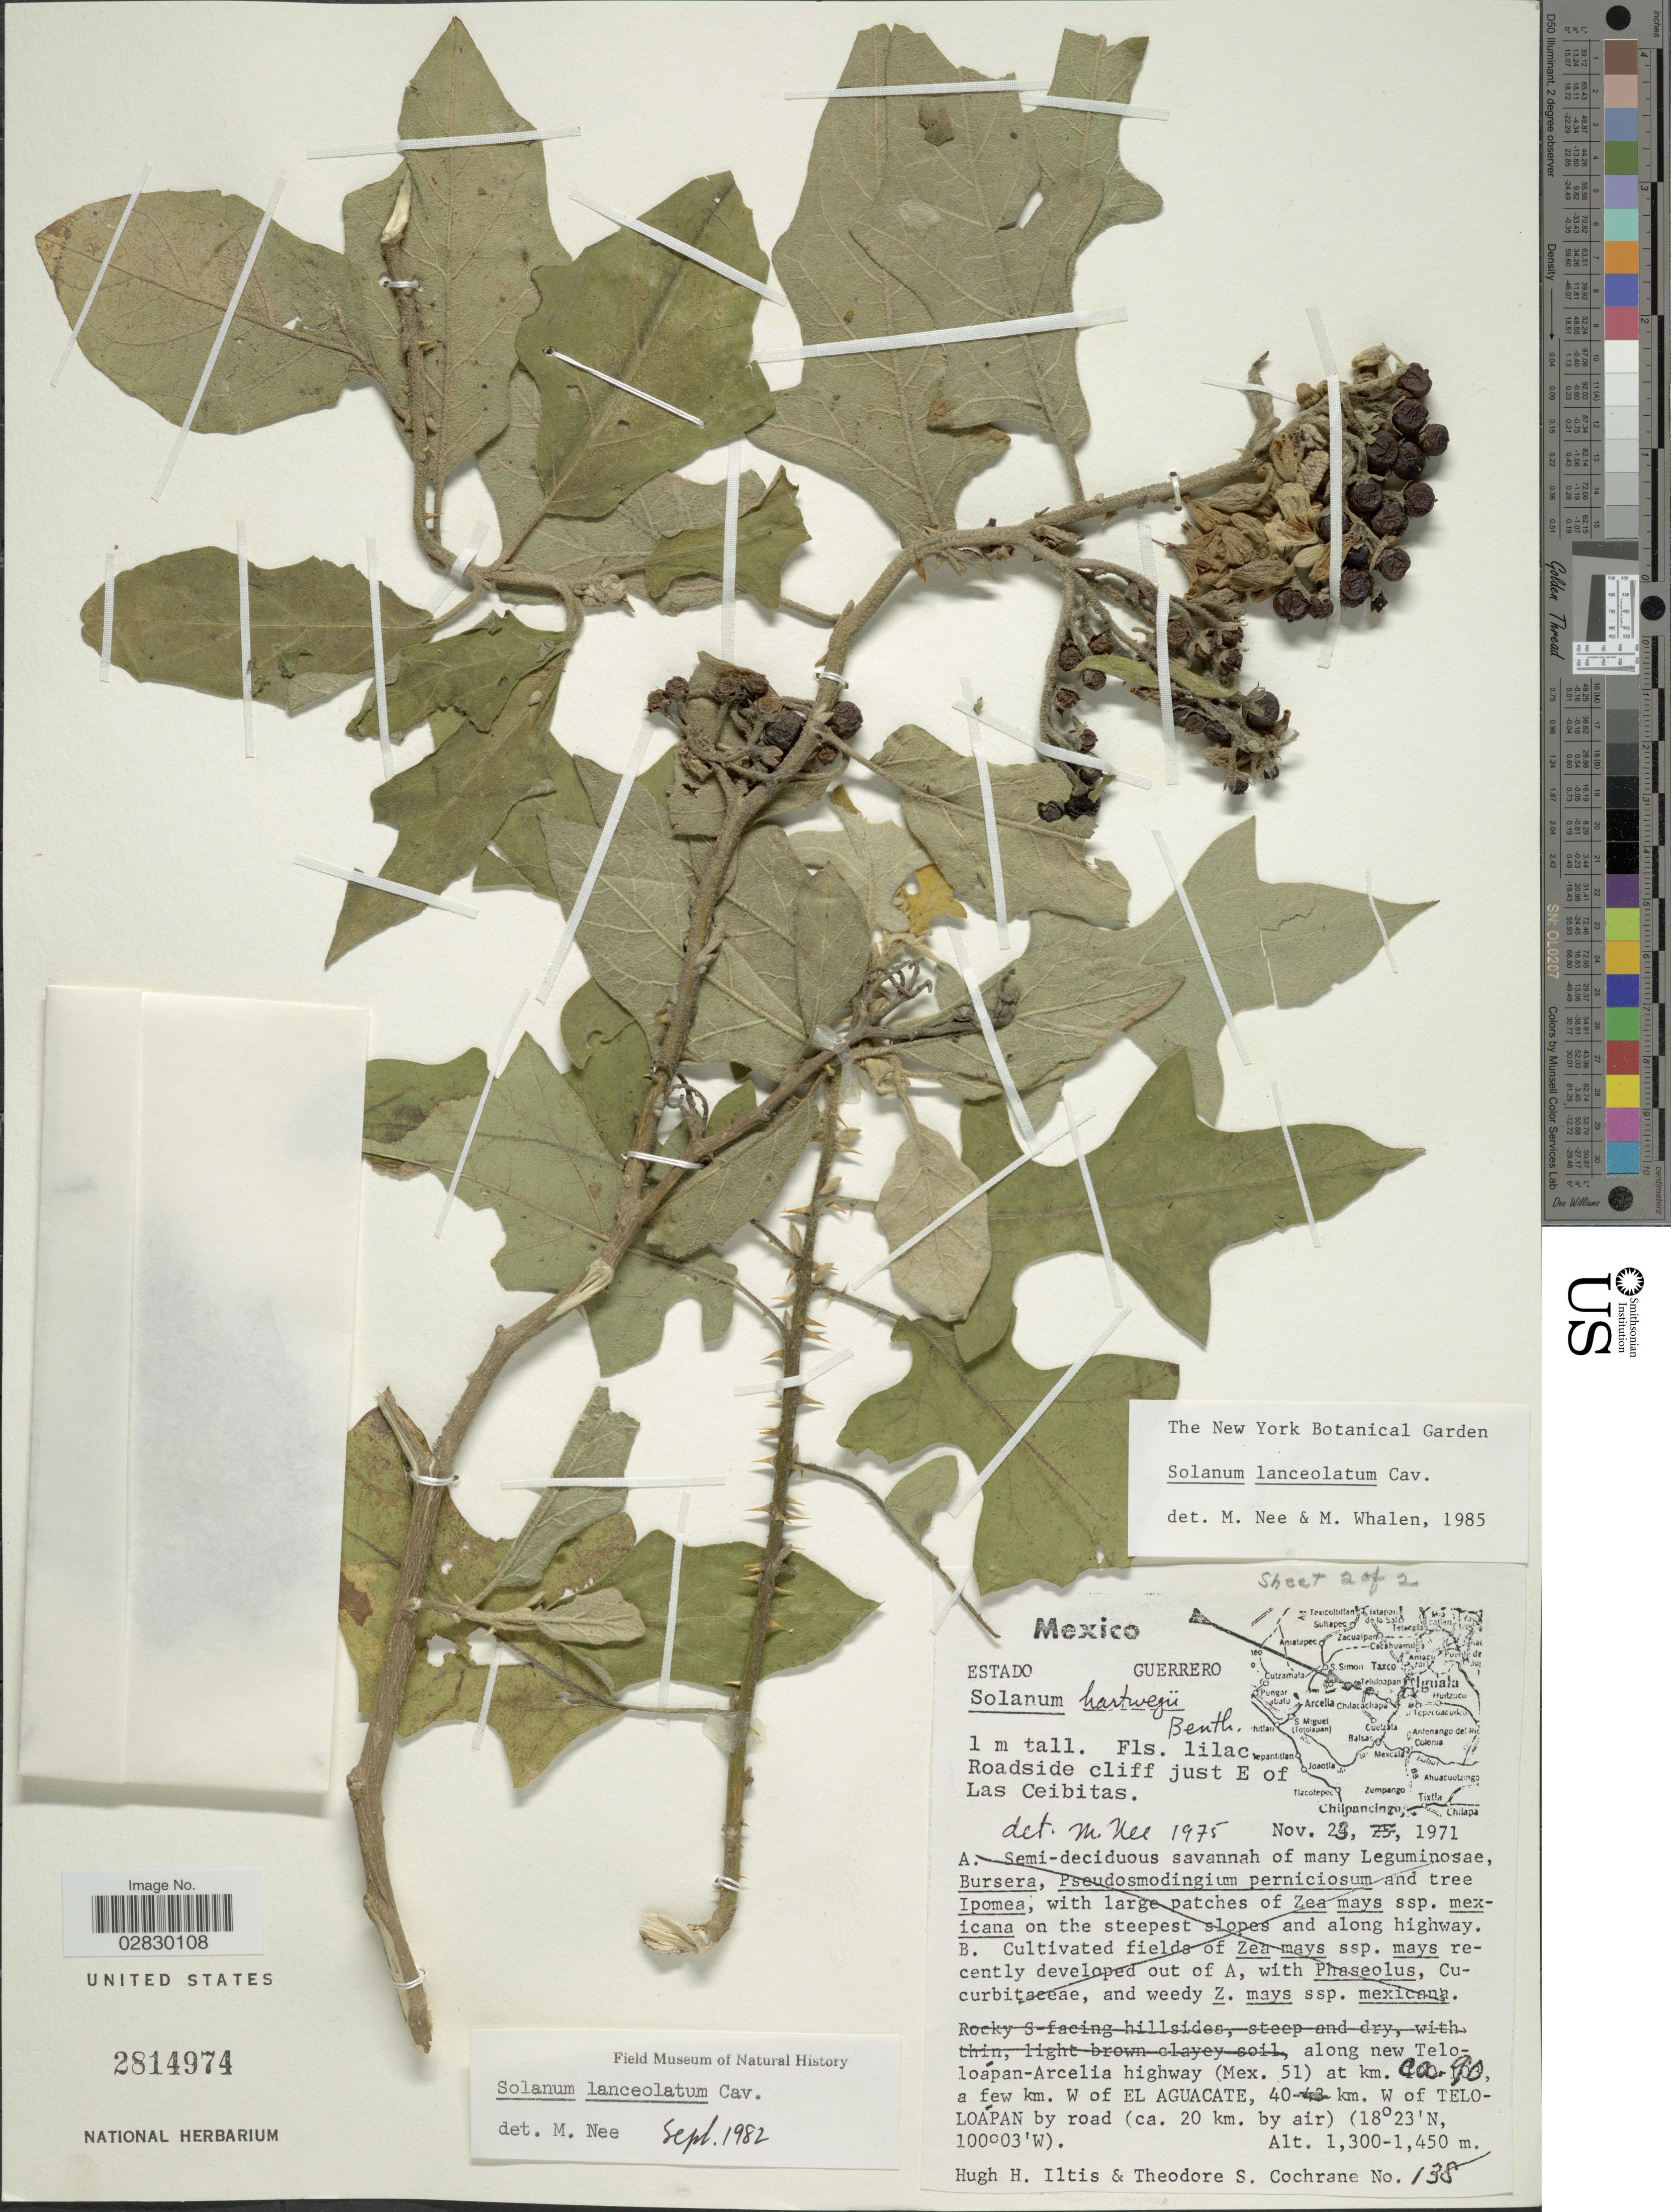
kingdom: Plantae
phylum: Tracheophyta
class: Magnoliopsida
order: Solanales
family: Solanaceae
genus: Solanum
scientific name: Solanum lanceolatum Berthault, nom. illeg.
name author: Berthault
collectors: H. H. Iltis & T. S. Cochrane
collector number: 138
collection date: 1971-11-23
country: Mexico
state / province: Guerrero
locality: Roadside cliff just E of Las Ceibitas, along new Teloloápan-Arcelia highway (Mex. 51) at km. ca. 90, a few km. W of El Aguacate, 40 km. W of Teloloapan by road (ca. 20 km. by air).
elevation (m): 1300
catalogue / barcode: US 2814974